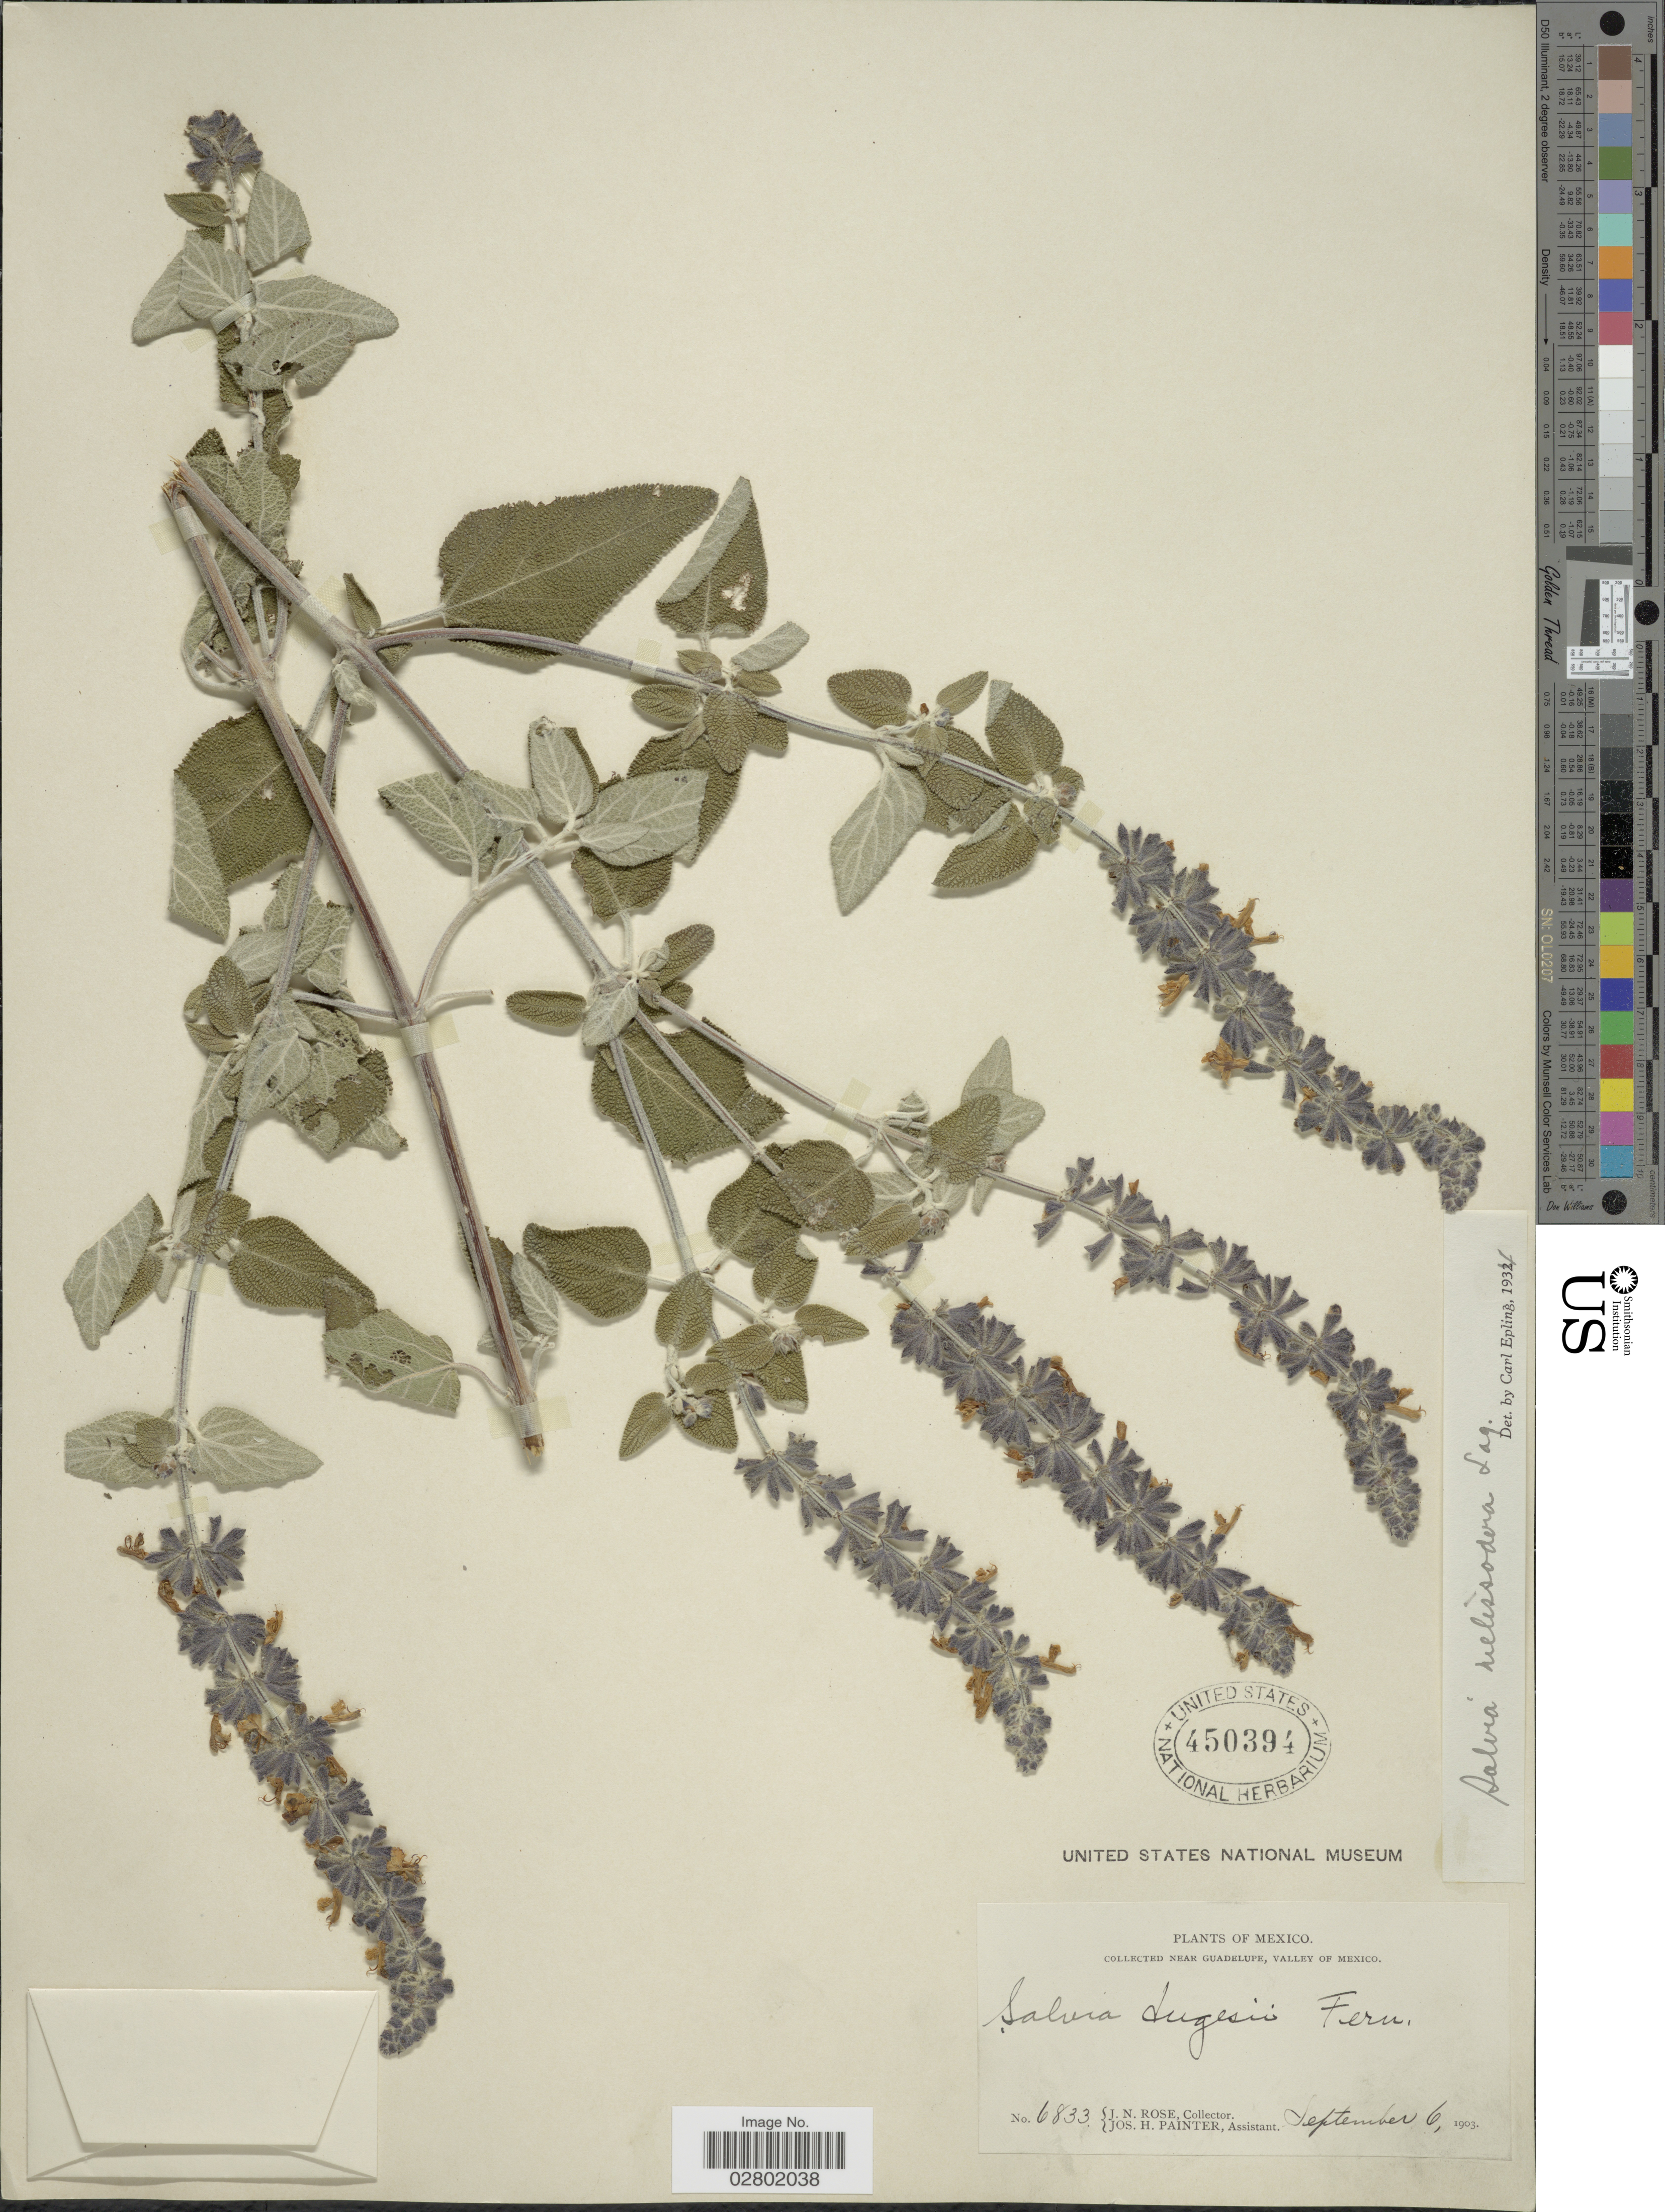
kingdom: Plantae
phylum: Tracheophyta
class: Magnoliopsida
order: Lamiales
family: Lamiaceae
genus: Salvia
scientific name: Salvia melissodora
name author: Lag.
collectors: J. N. Rose & J. H. Painter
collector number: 6833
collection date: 1903-09-06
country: Mexico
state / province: México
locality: Near Guadelupe, Valley of Mexico.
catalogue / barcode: US 450394